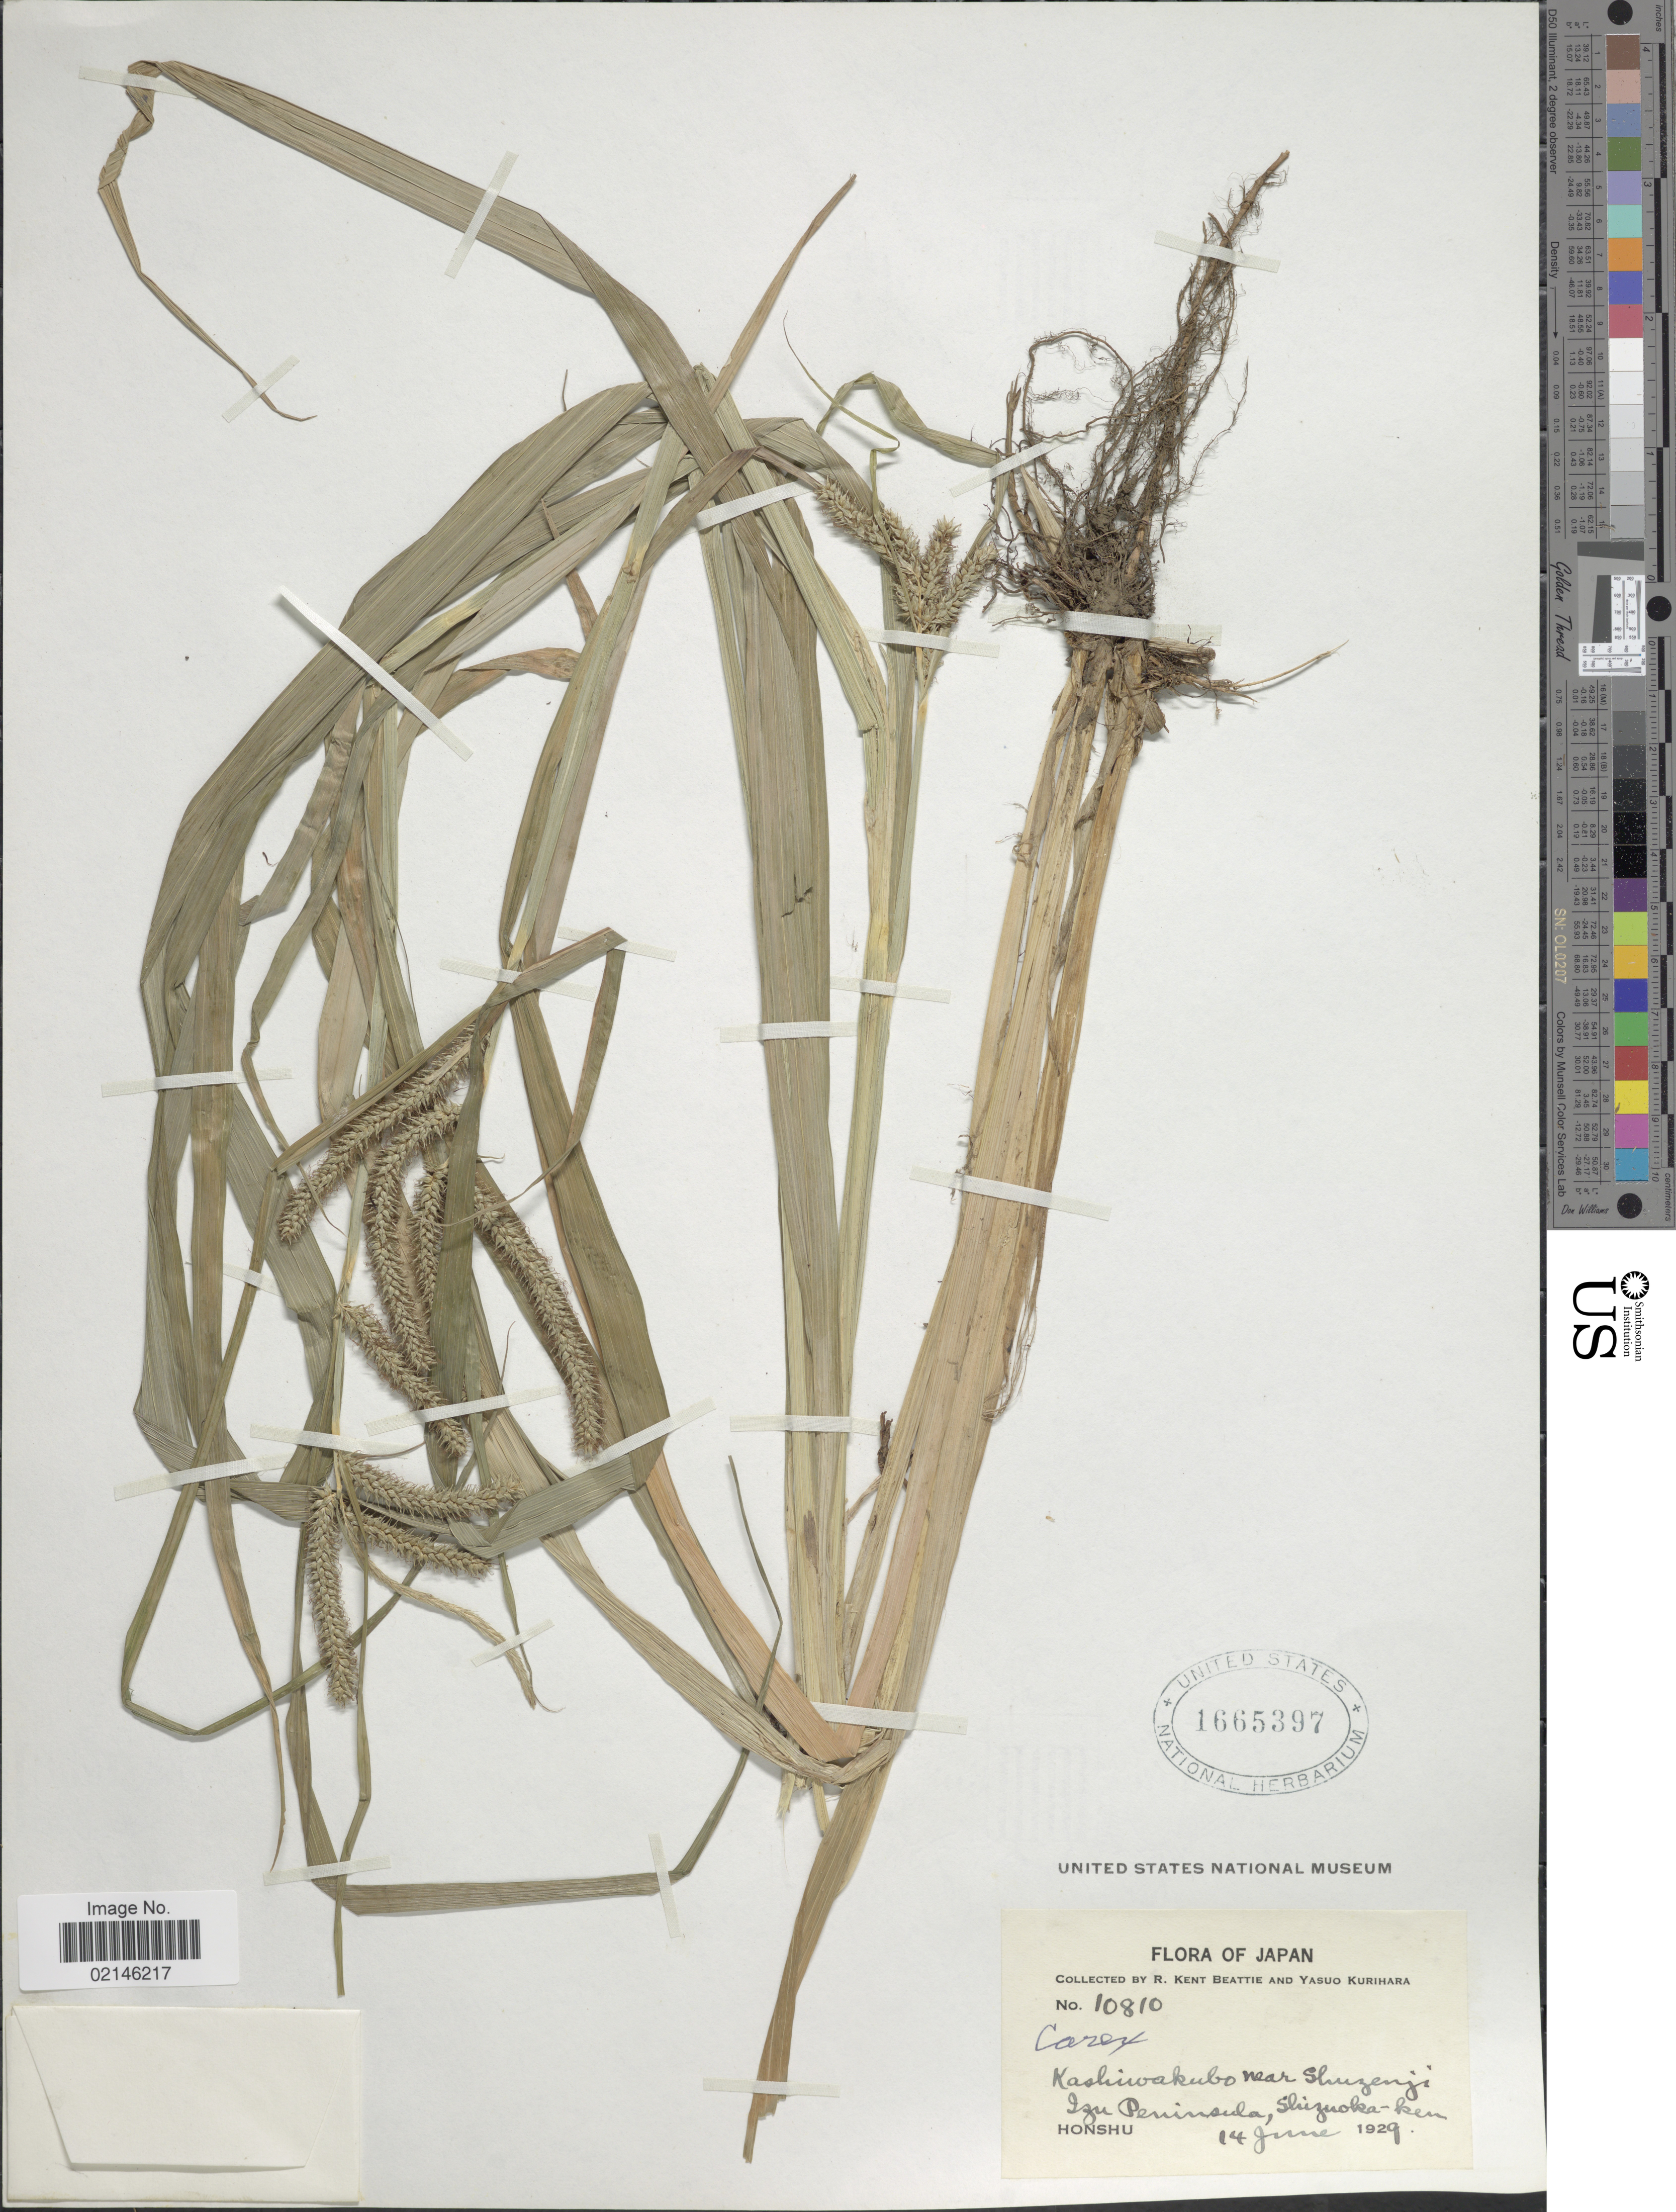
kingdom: Plantae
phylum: Tracheophyta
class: Liliopsida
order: Poales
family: Cyperaceae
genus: Carex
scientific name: Carex alliiformis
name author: C.B. Clarke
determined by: Strong, Mark T., (BOT), Smithsonian Institution - National Museum of Natural History (UNITED STATES)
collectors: R. K. Beattie & Y. Kurihara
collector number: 10810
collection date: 1929-06-14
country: Japan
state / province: Sizuoka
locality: Kashiwakubo near Shuzenji Izu Peninsula, Shizuoka-ken. Honshu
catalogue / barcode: US 1665397